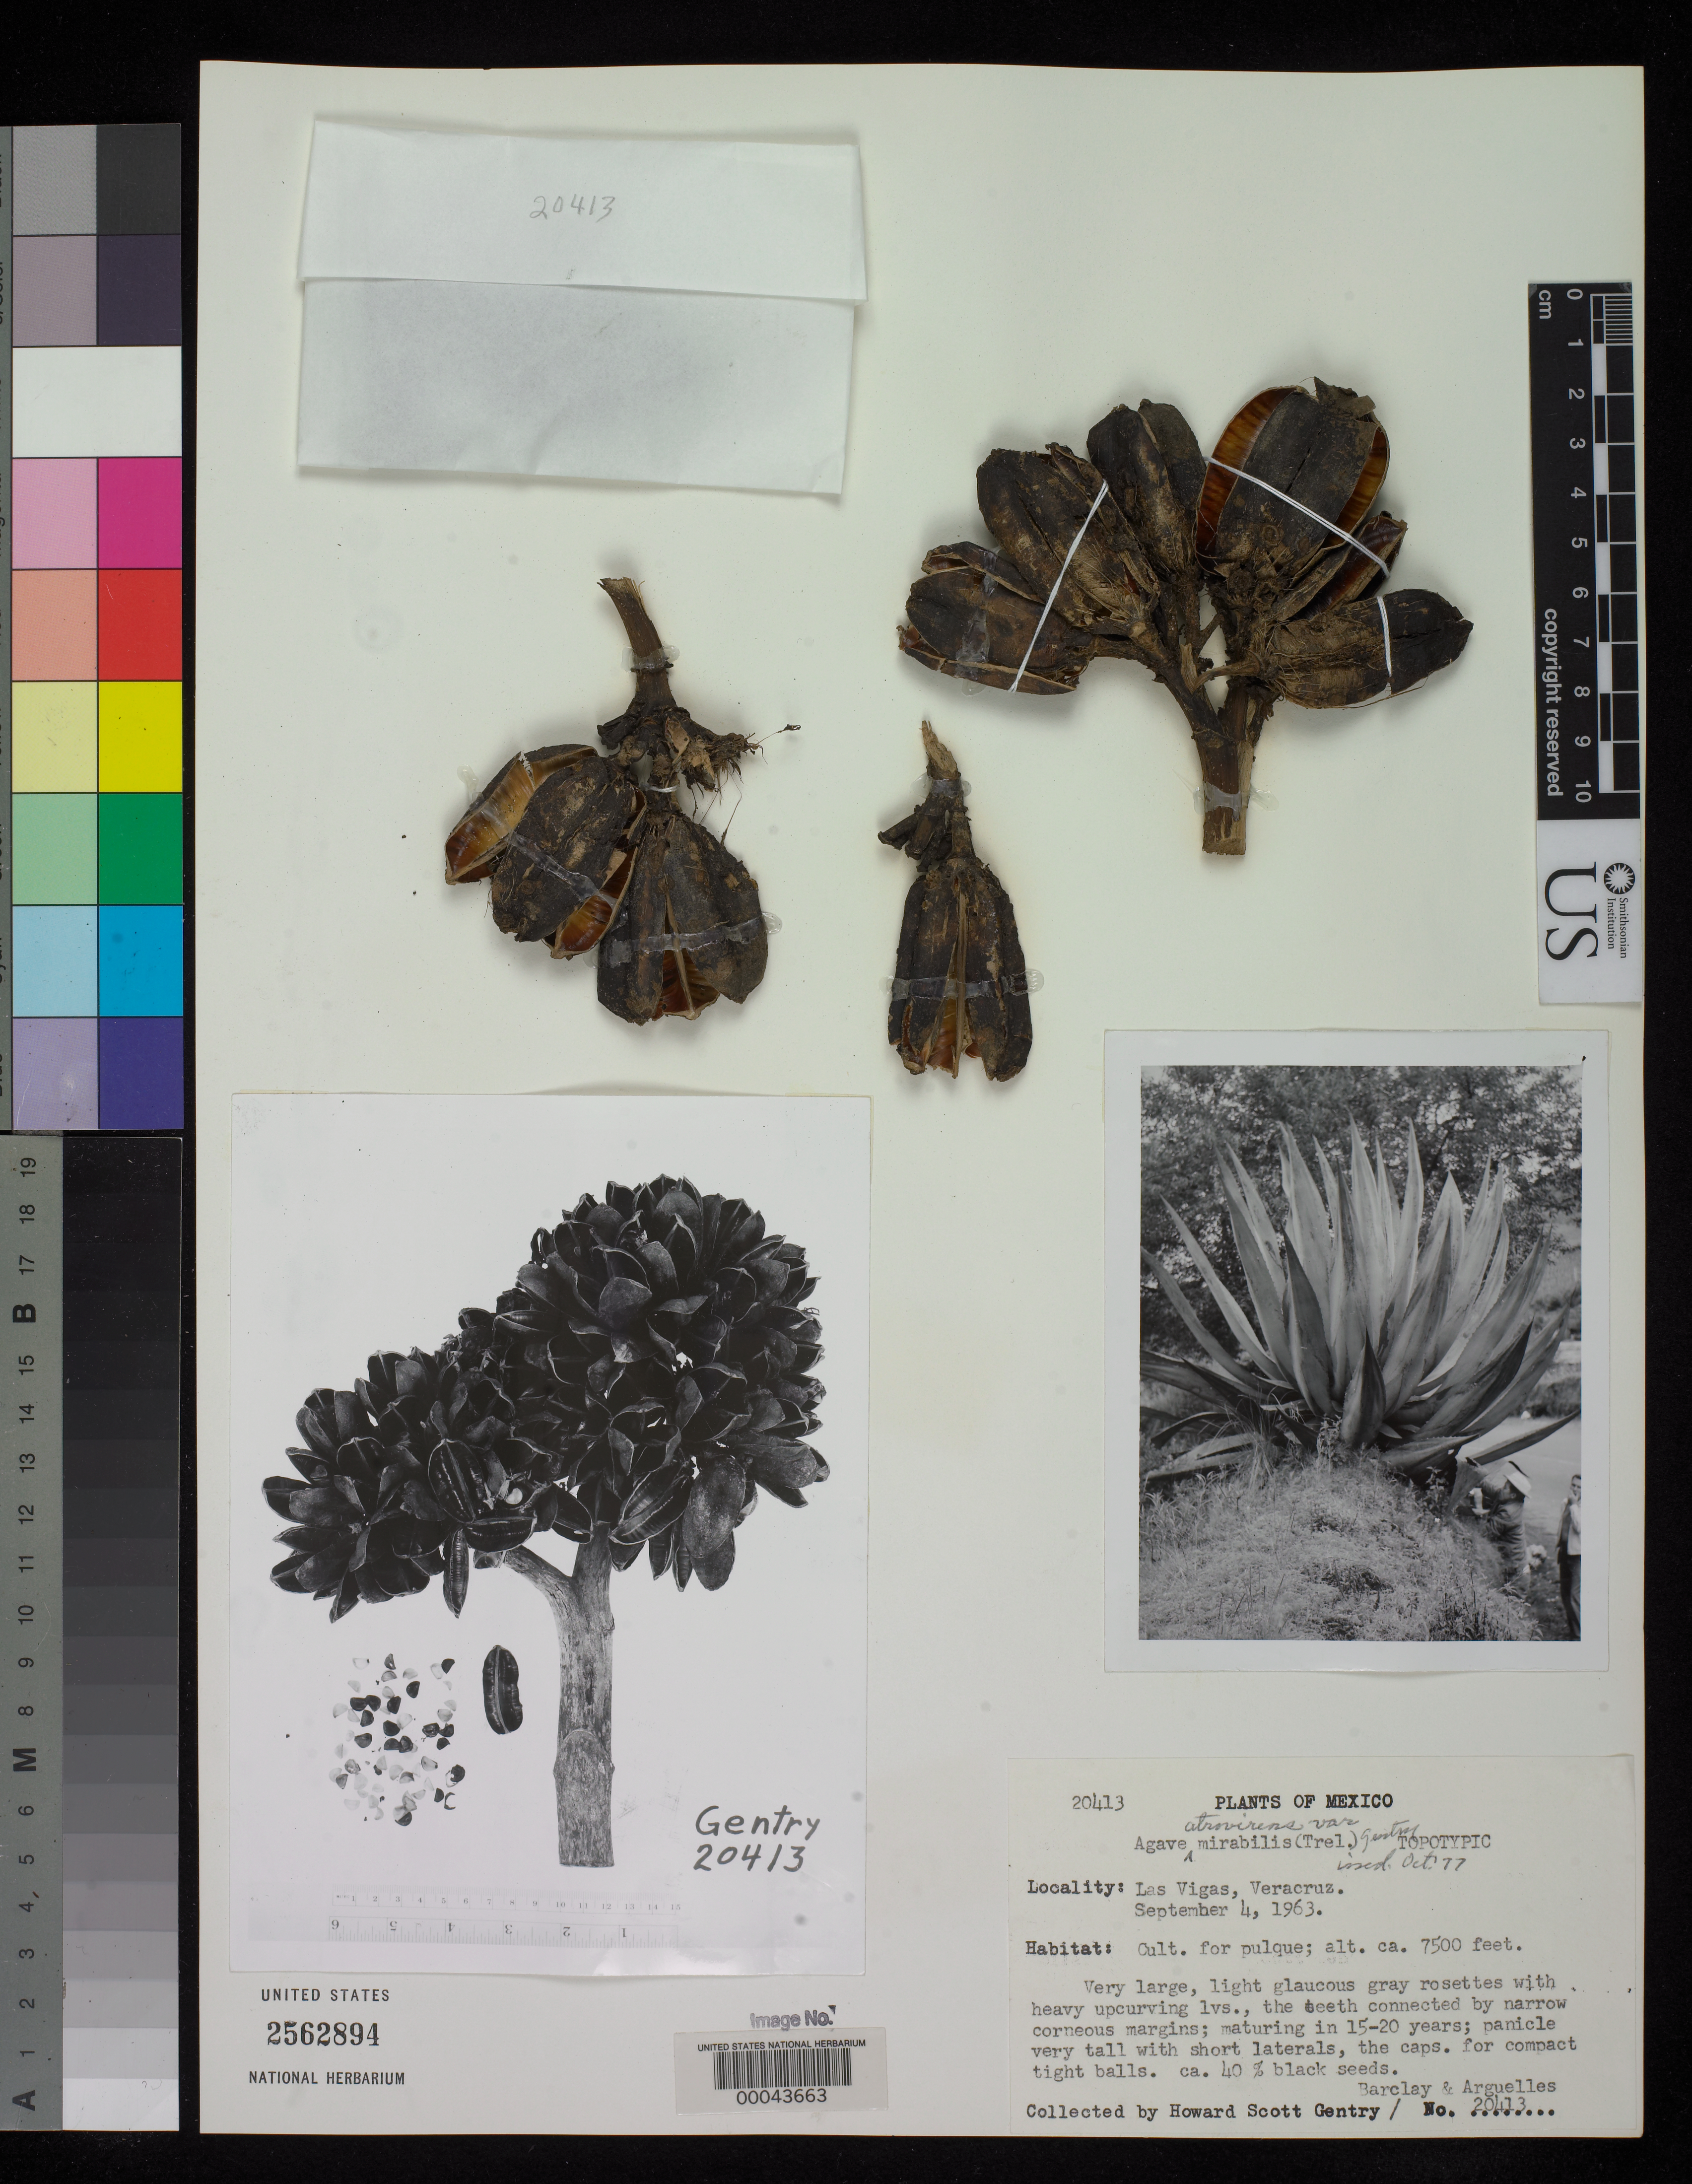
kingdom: Plantae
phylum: Tracheophyta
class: Liliopsida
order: Asparagales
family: Asparagaceae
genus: Agave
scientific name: Agave atrovirens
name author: Karw. in Salm-Dyck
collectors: H. S. Gentry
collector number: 20413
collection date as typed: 04 Sep 1963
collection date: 1963-09-04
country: Mexico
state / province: Veracruz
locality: Las vigas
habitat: Cultivated for pulque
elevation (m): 2286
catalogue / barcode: US 2562894